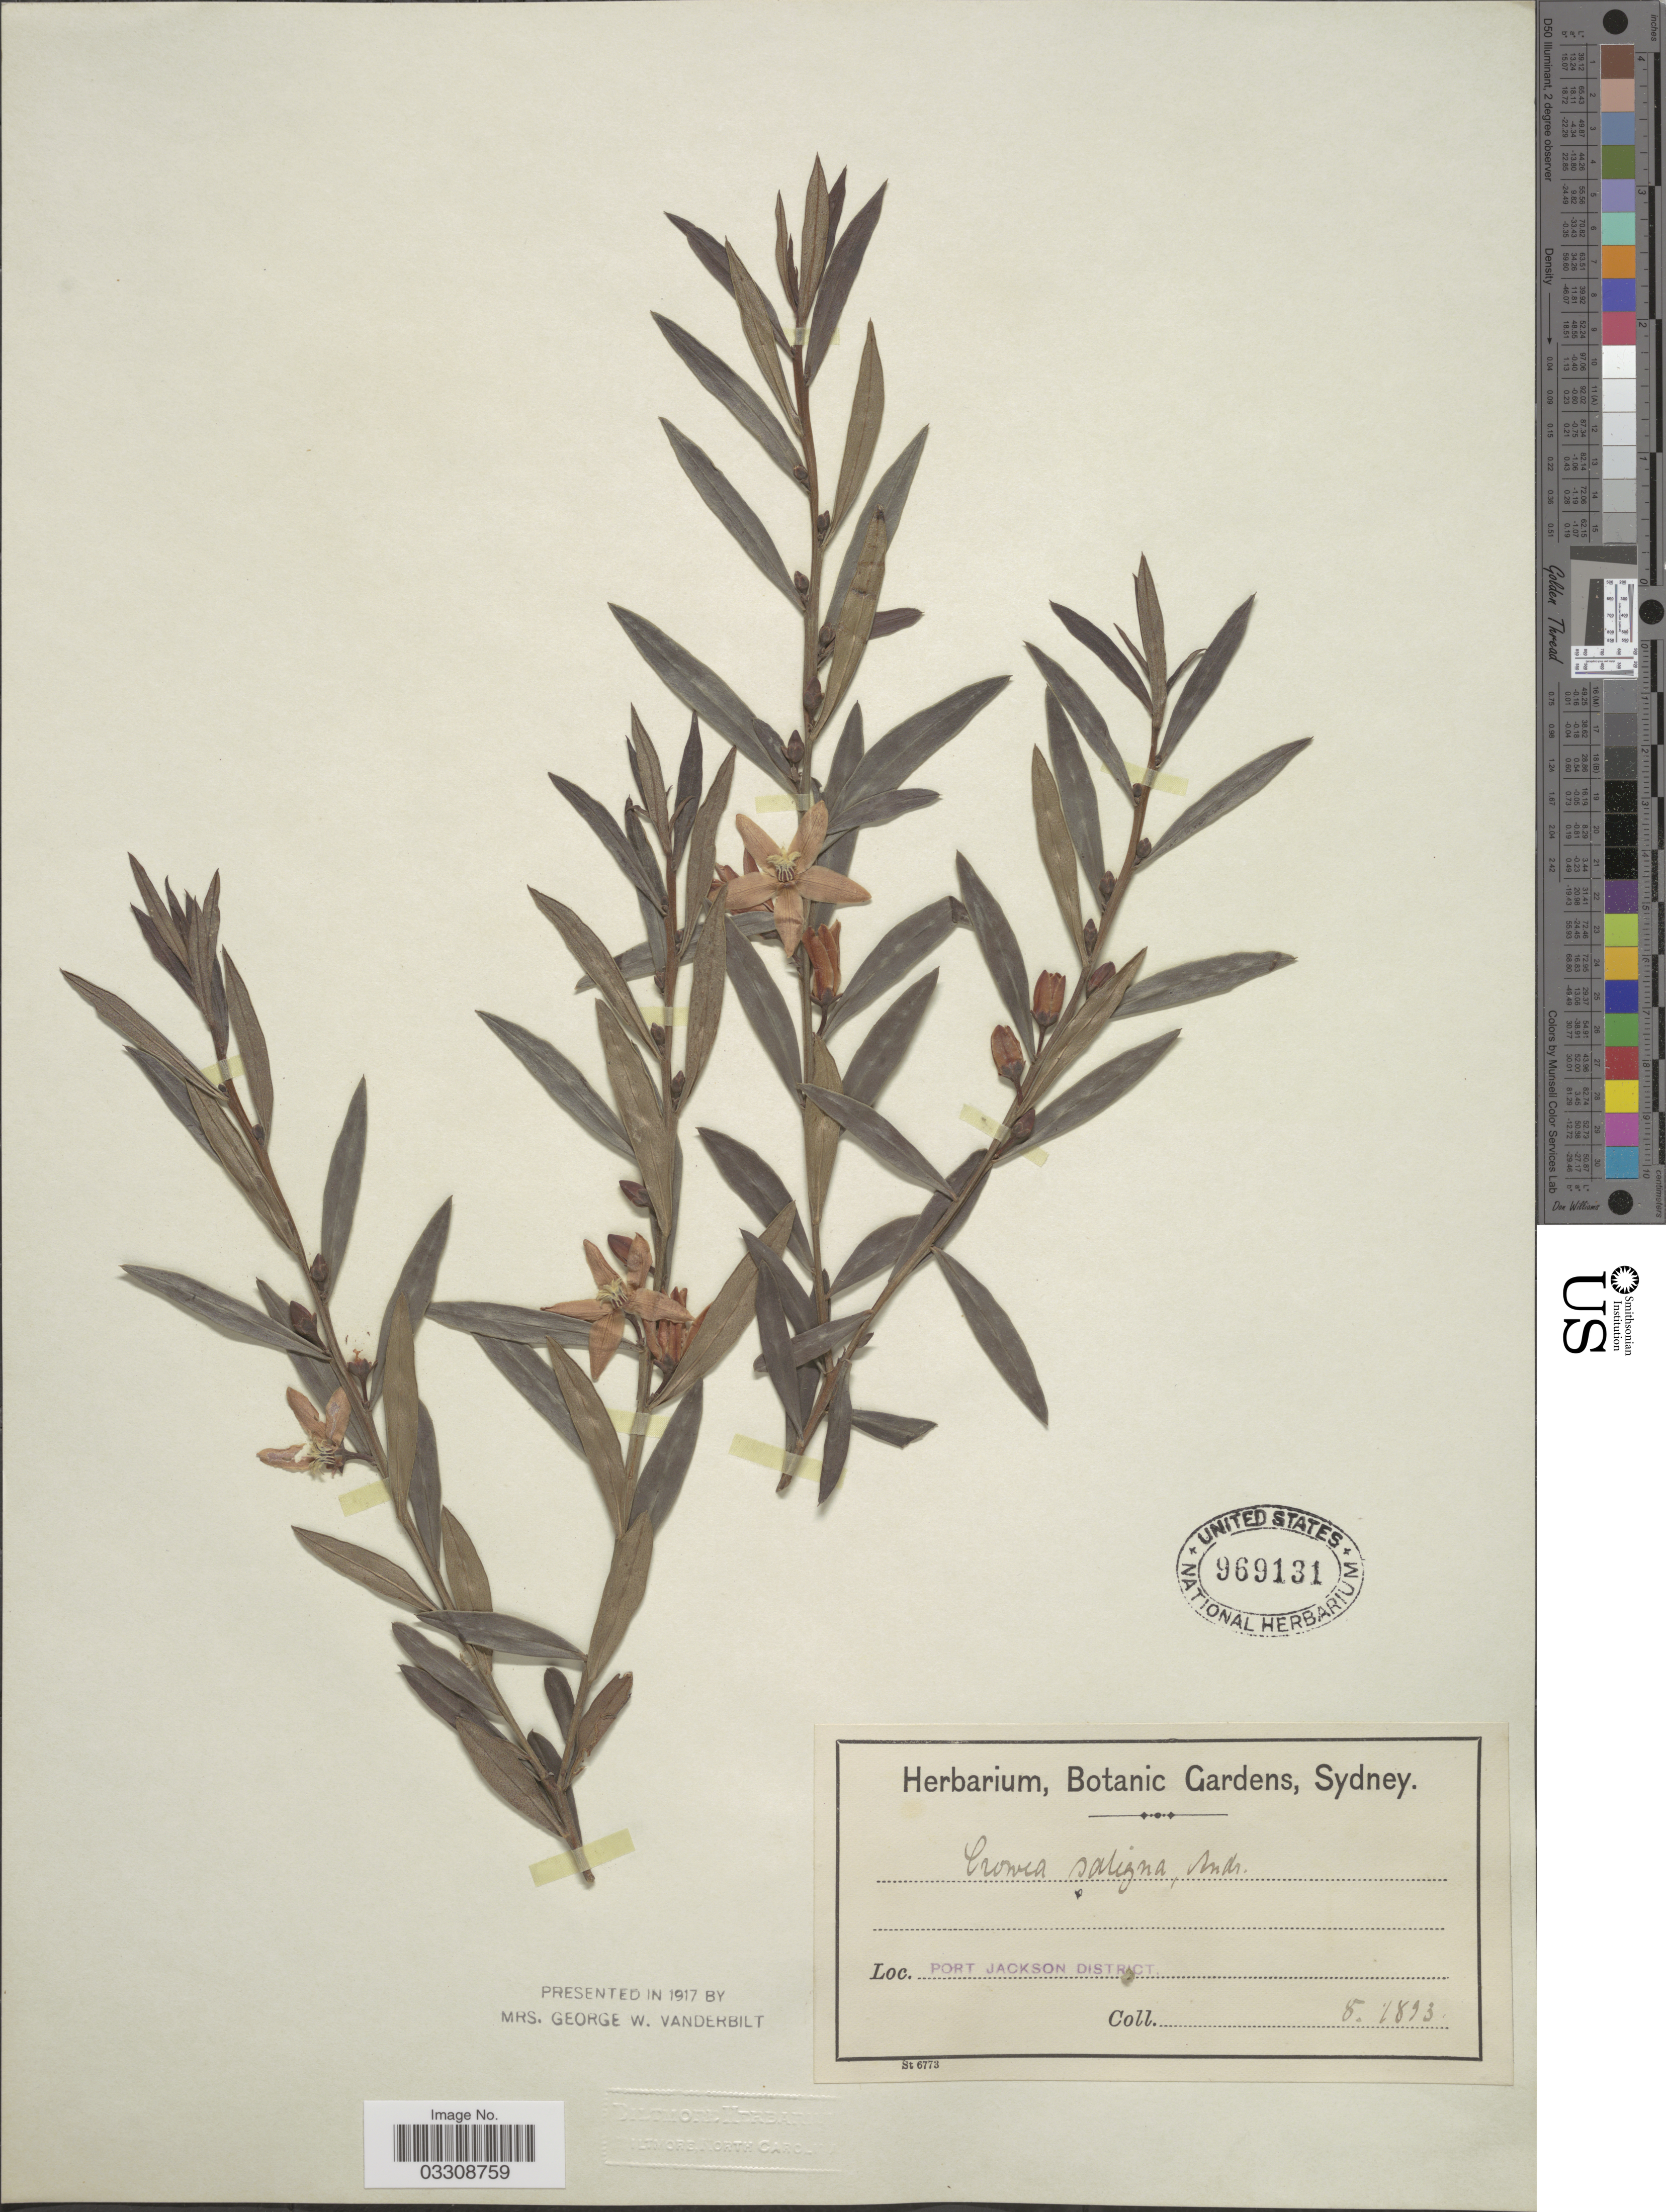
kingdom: Plantae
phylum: Tracheophyta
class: Magnoliopsida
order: Sapindales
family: Rutaceae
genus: Crowea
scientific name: Crowea saligna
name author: Andrews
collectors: ex Herb. Bot. Gard. Sydney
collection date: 1893-08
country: Australia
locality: Port Jackson District.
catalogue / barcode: US 969131